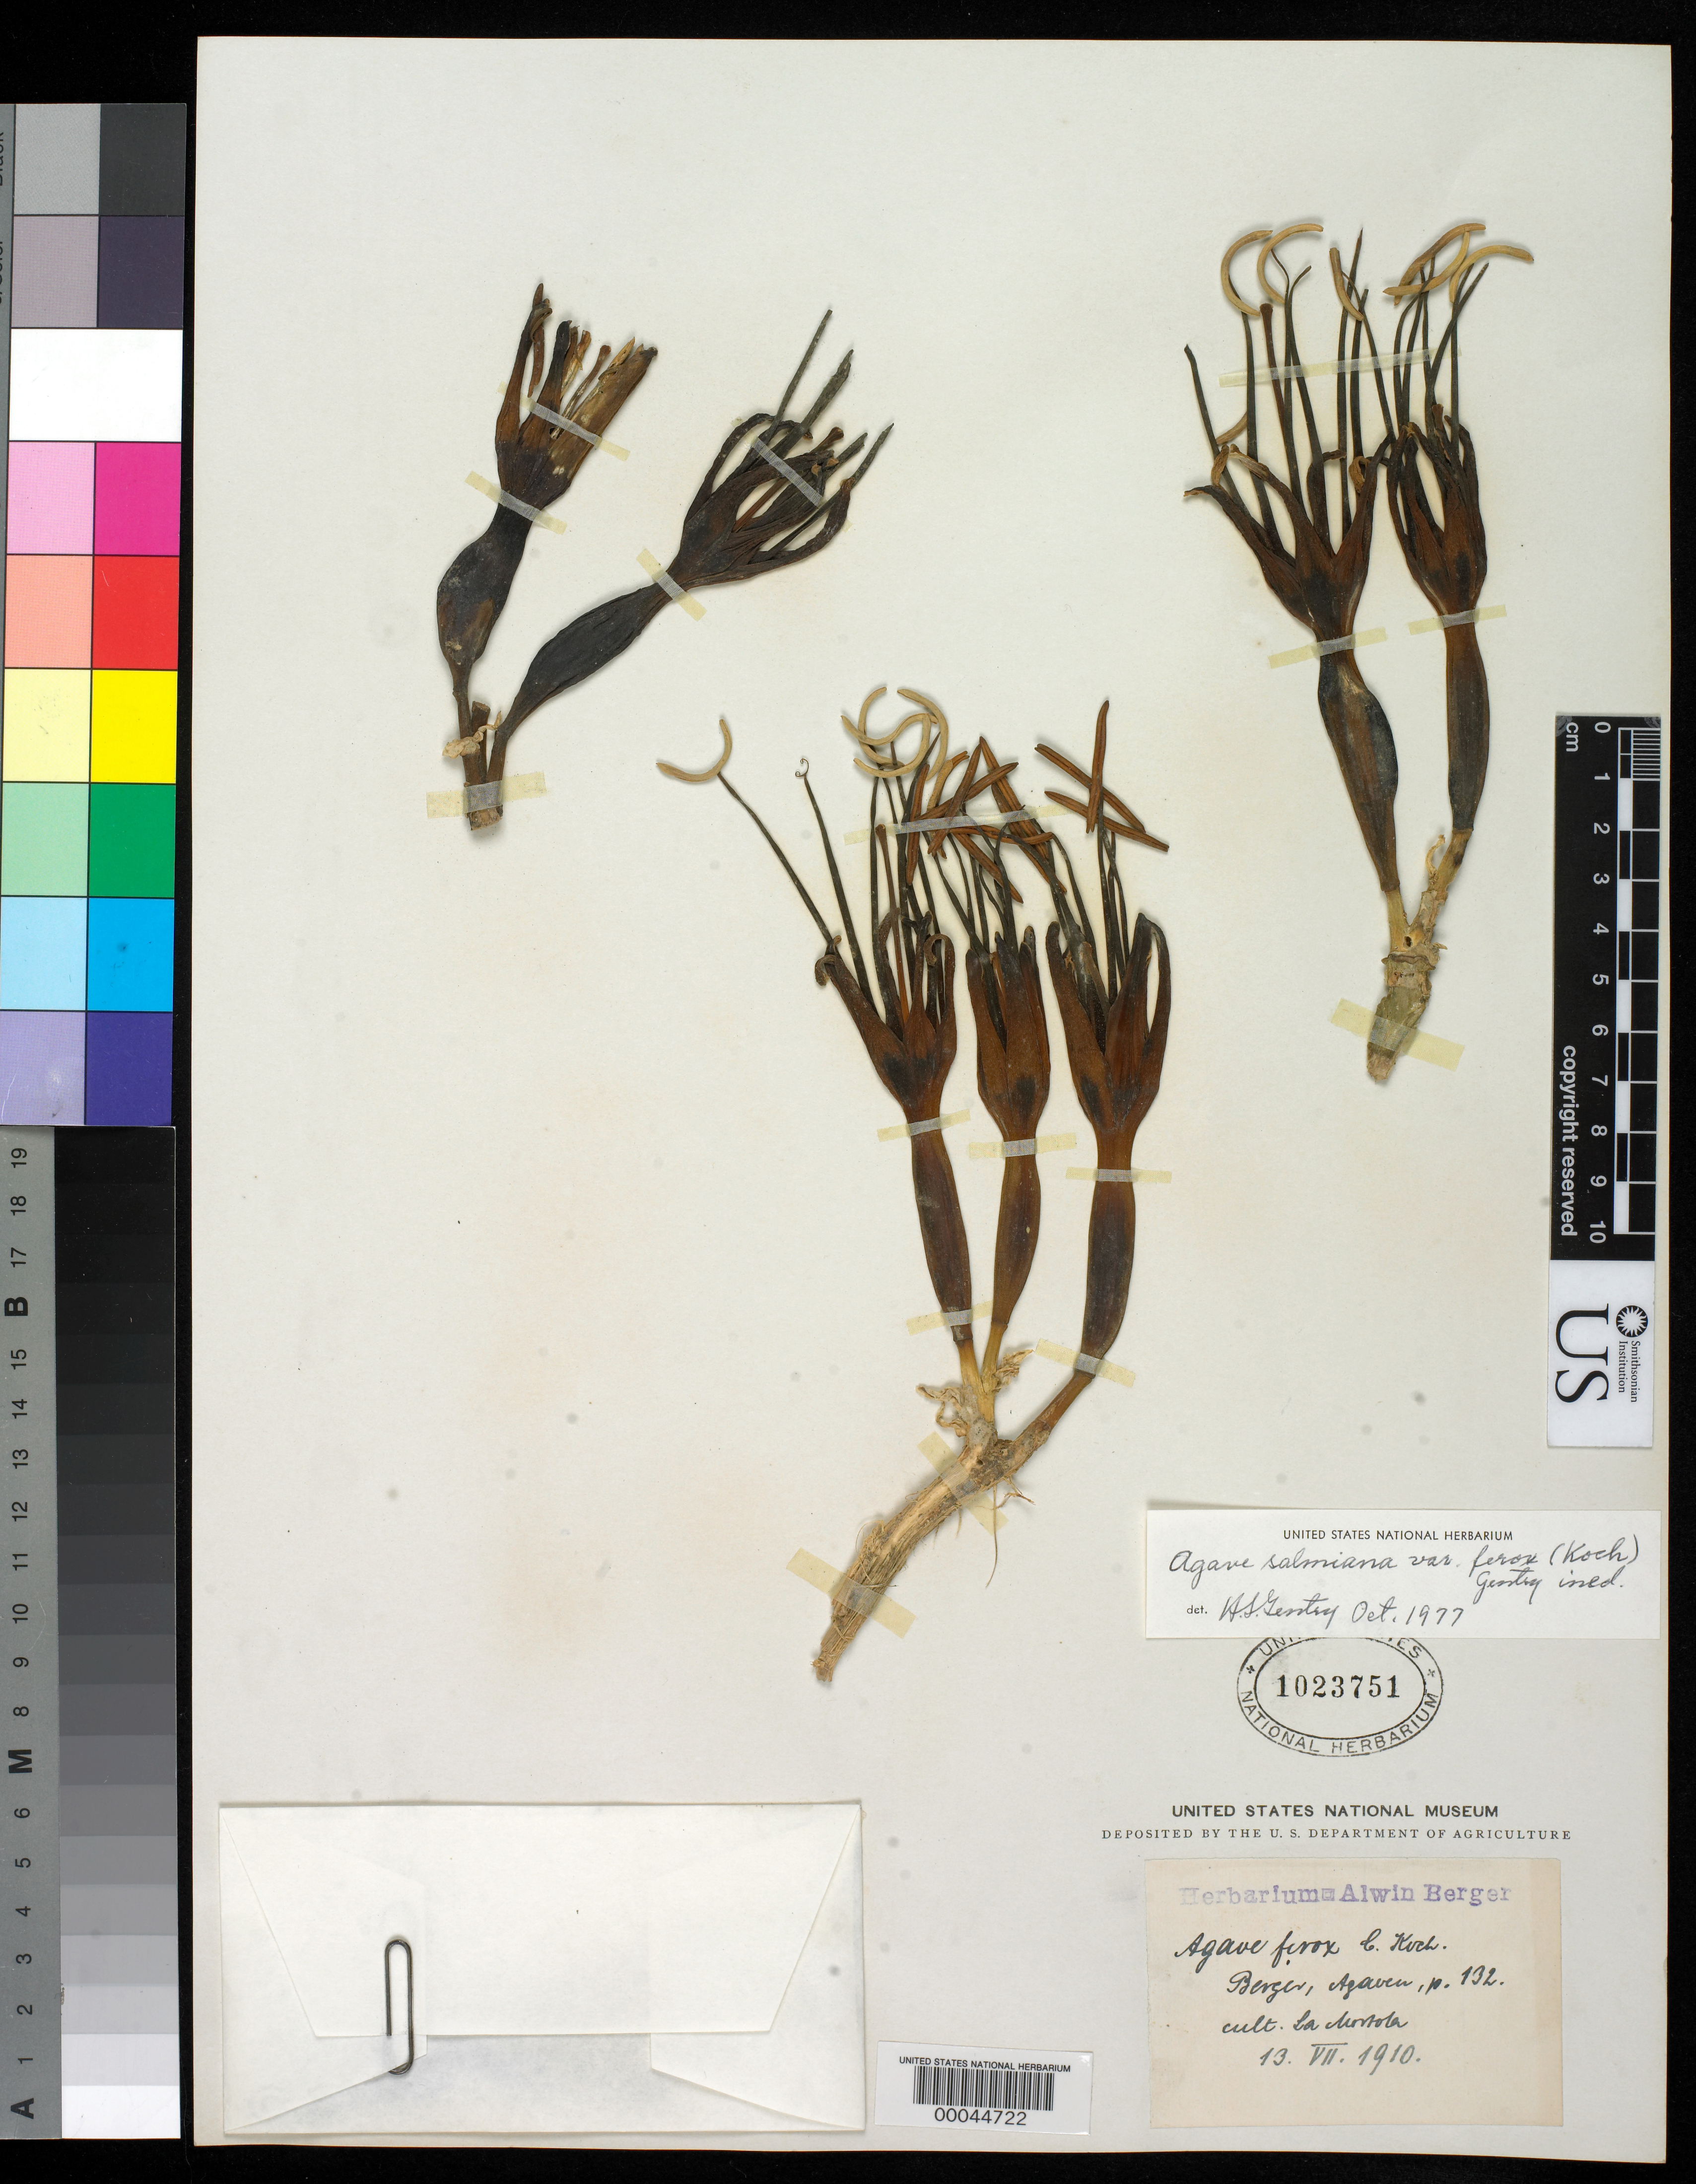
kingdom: Plantae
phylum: Tracheophyta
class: Liliopsida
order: Asparagales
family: Asparagaceae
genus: Agave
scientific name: Agave salmiana var. ferox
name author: (K. Koch) Gentry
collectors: ex herb. A. Berger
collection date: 1909-06-02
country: Mexico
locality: Cultivated at La Mortola, Italy.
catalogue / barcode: US 1023751